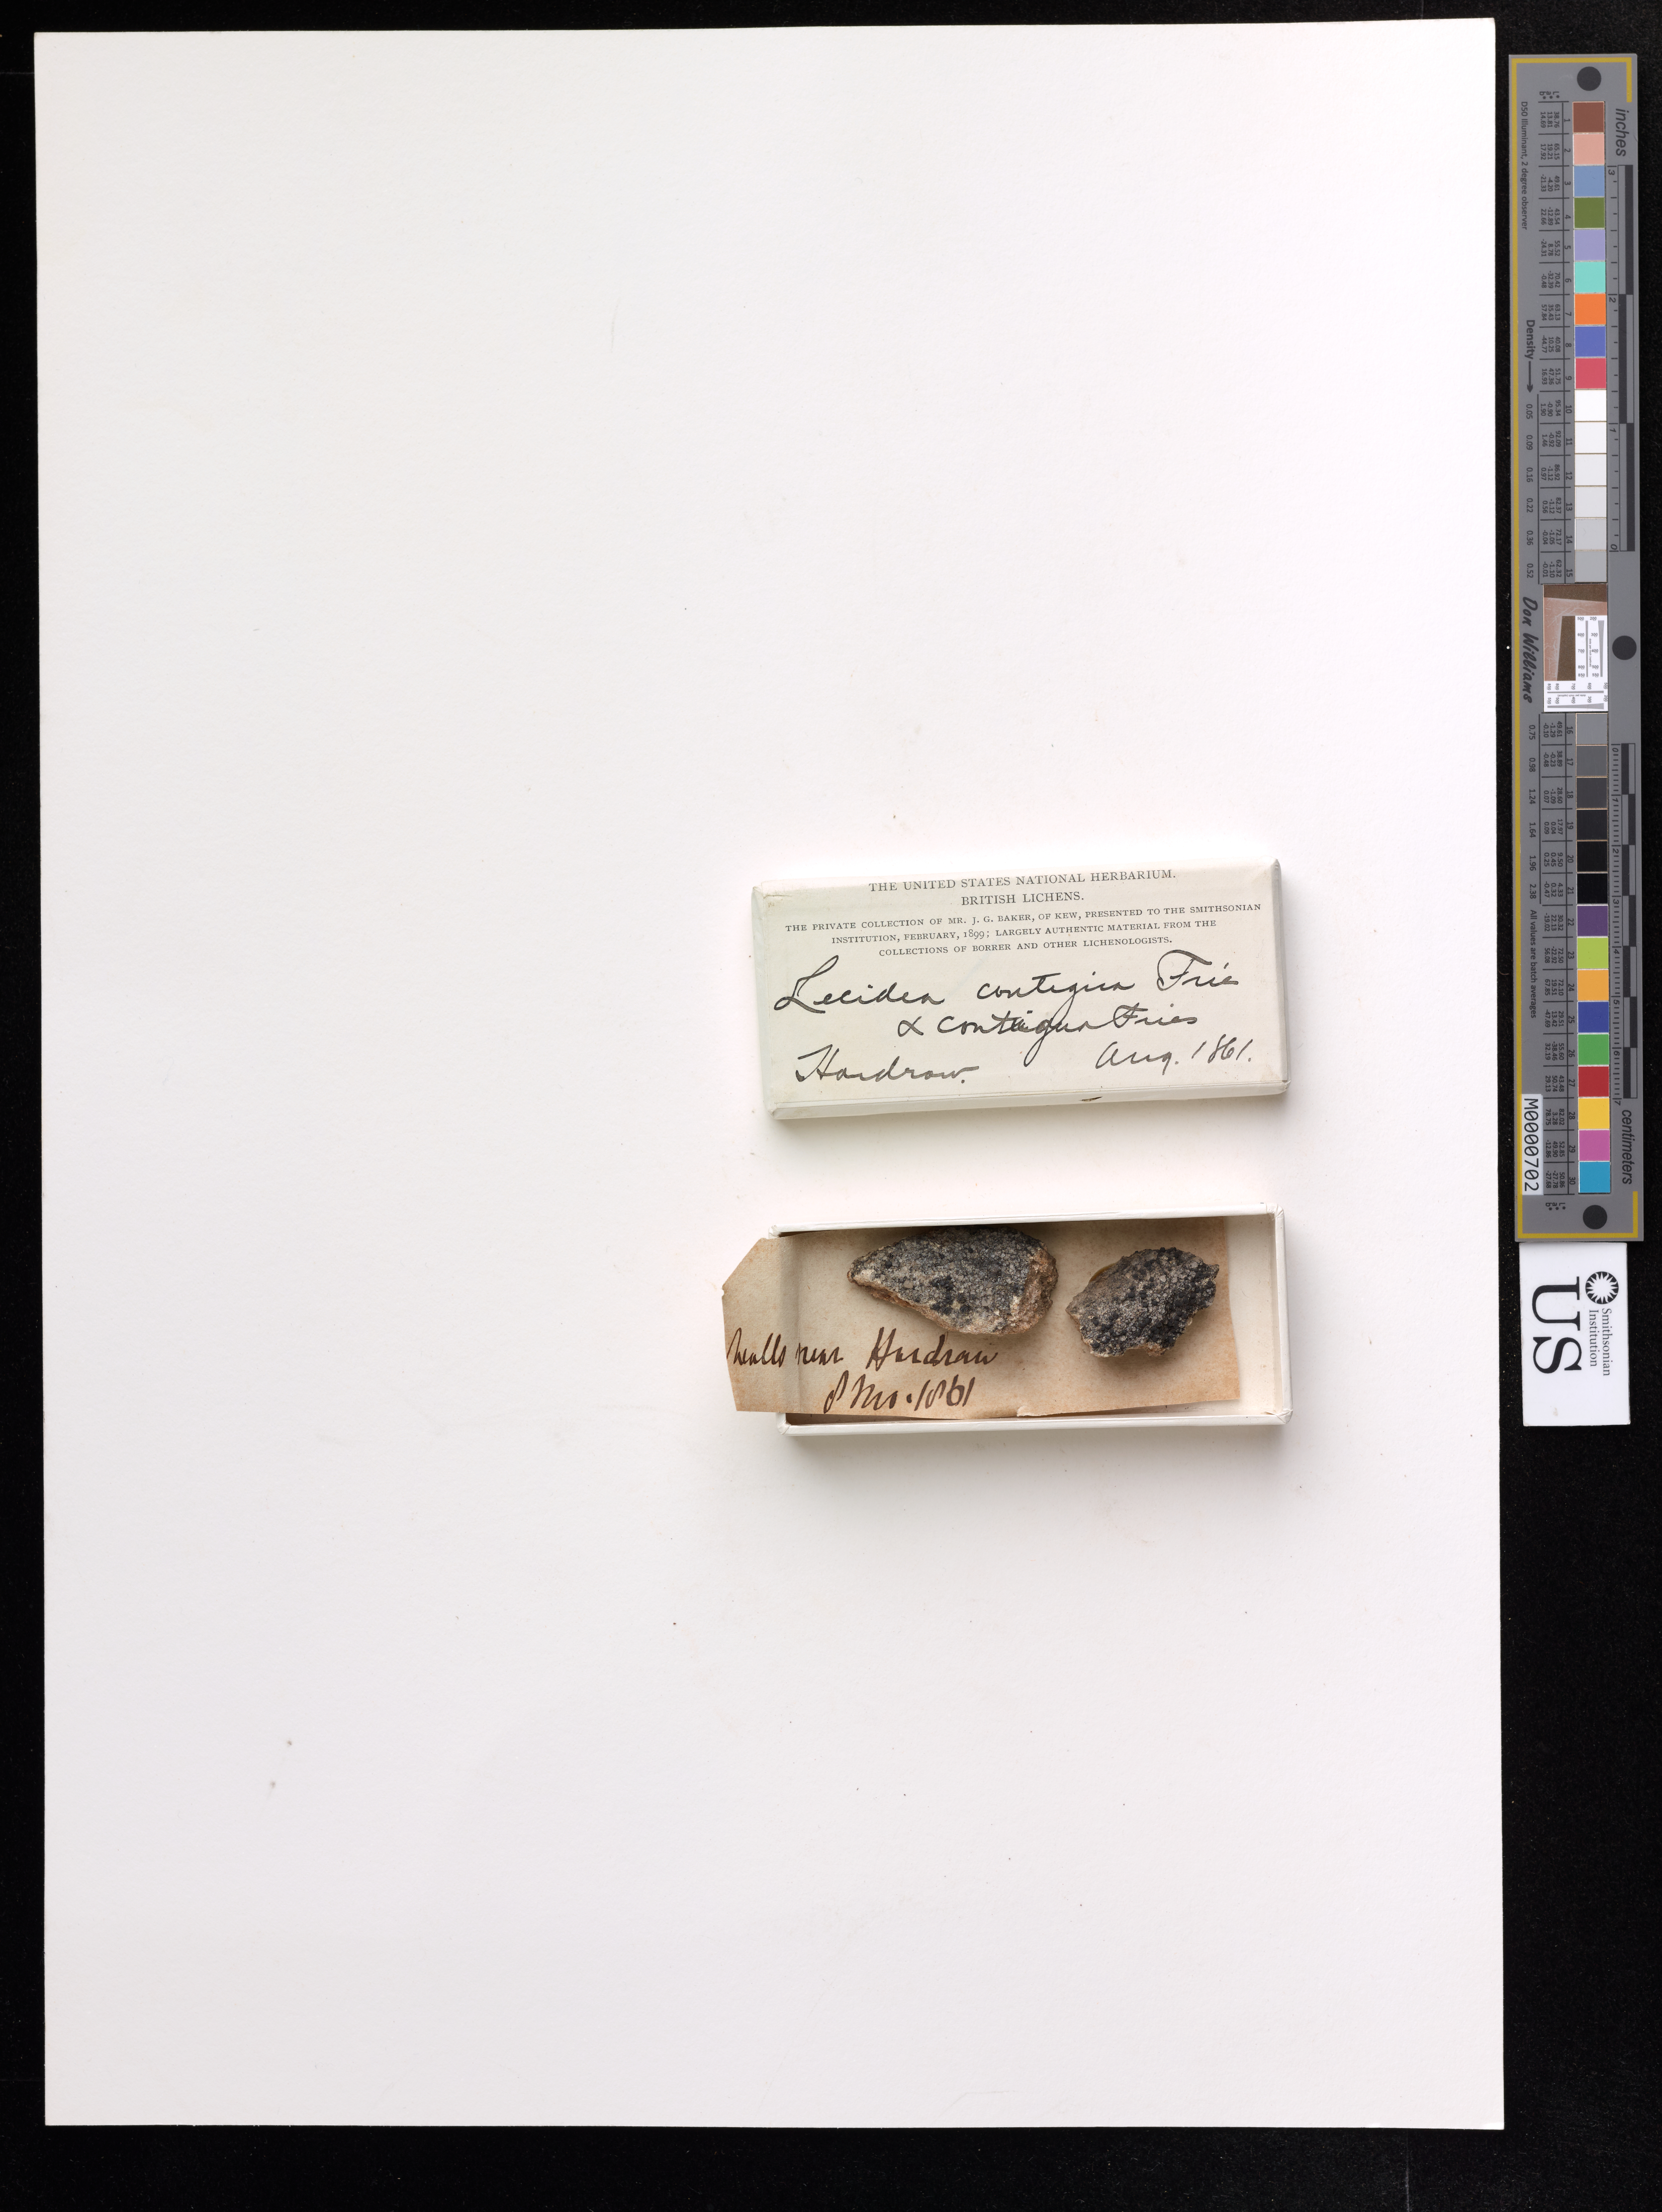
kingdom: Fungi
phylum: Ascomycota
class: Lecanoromycetes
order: Lecideales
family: Lecideaceae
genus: Lecidea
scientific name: Lecidea contigua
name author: (Hoffm.) Fr.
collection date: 1861-08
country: United Kingdom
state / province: England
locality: Hardrow.